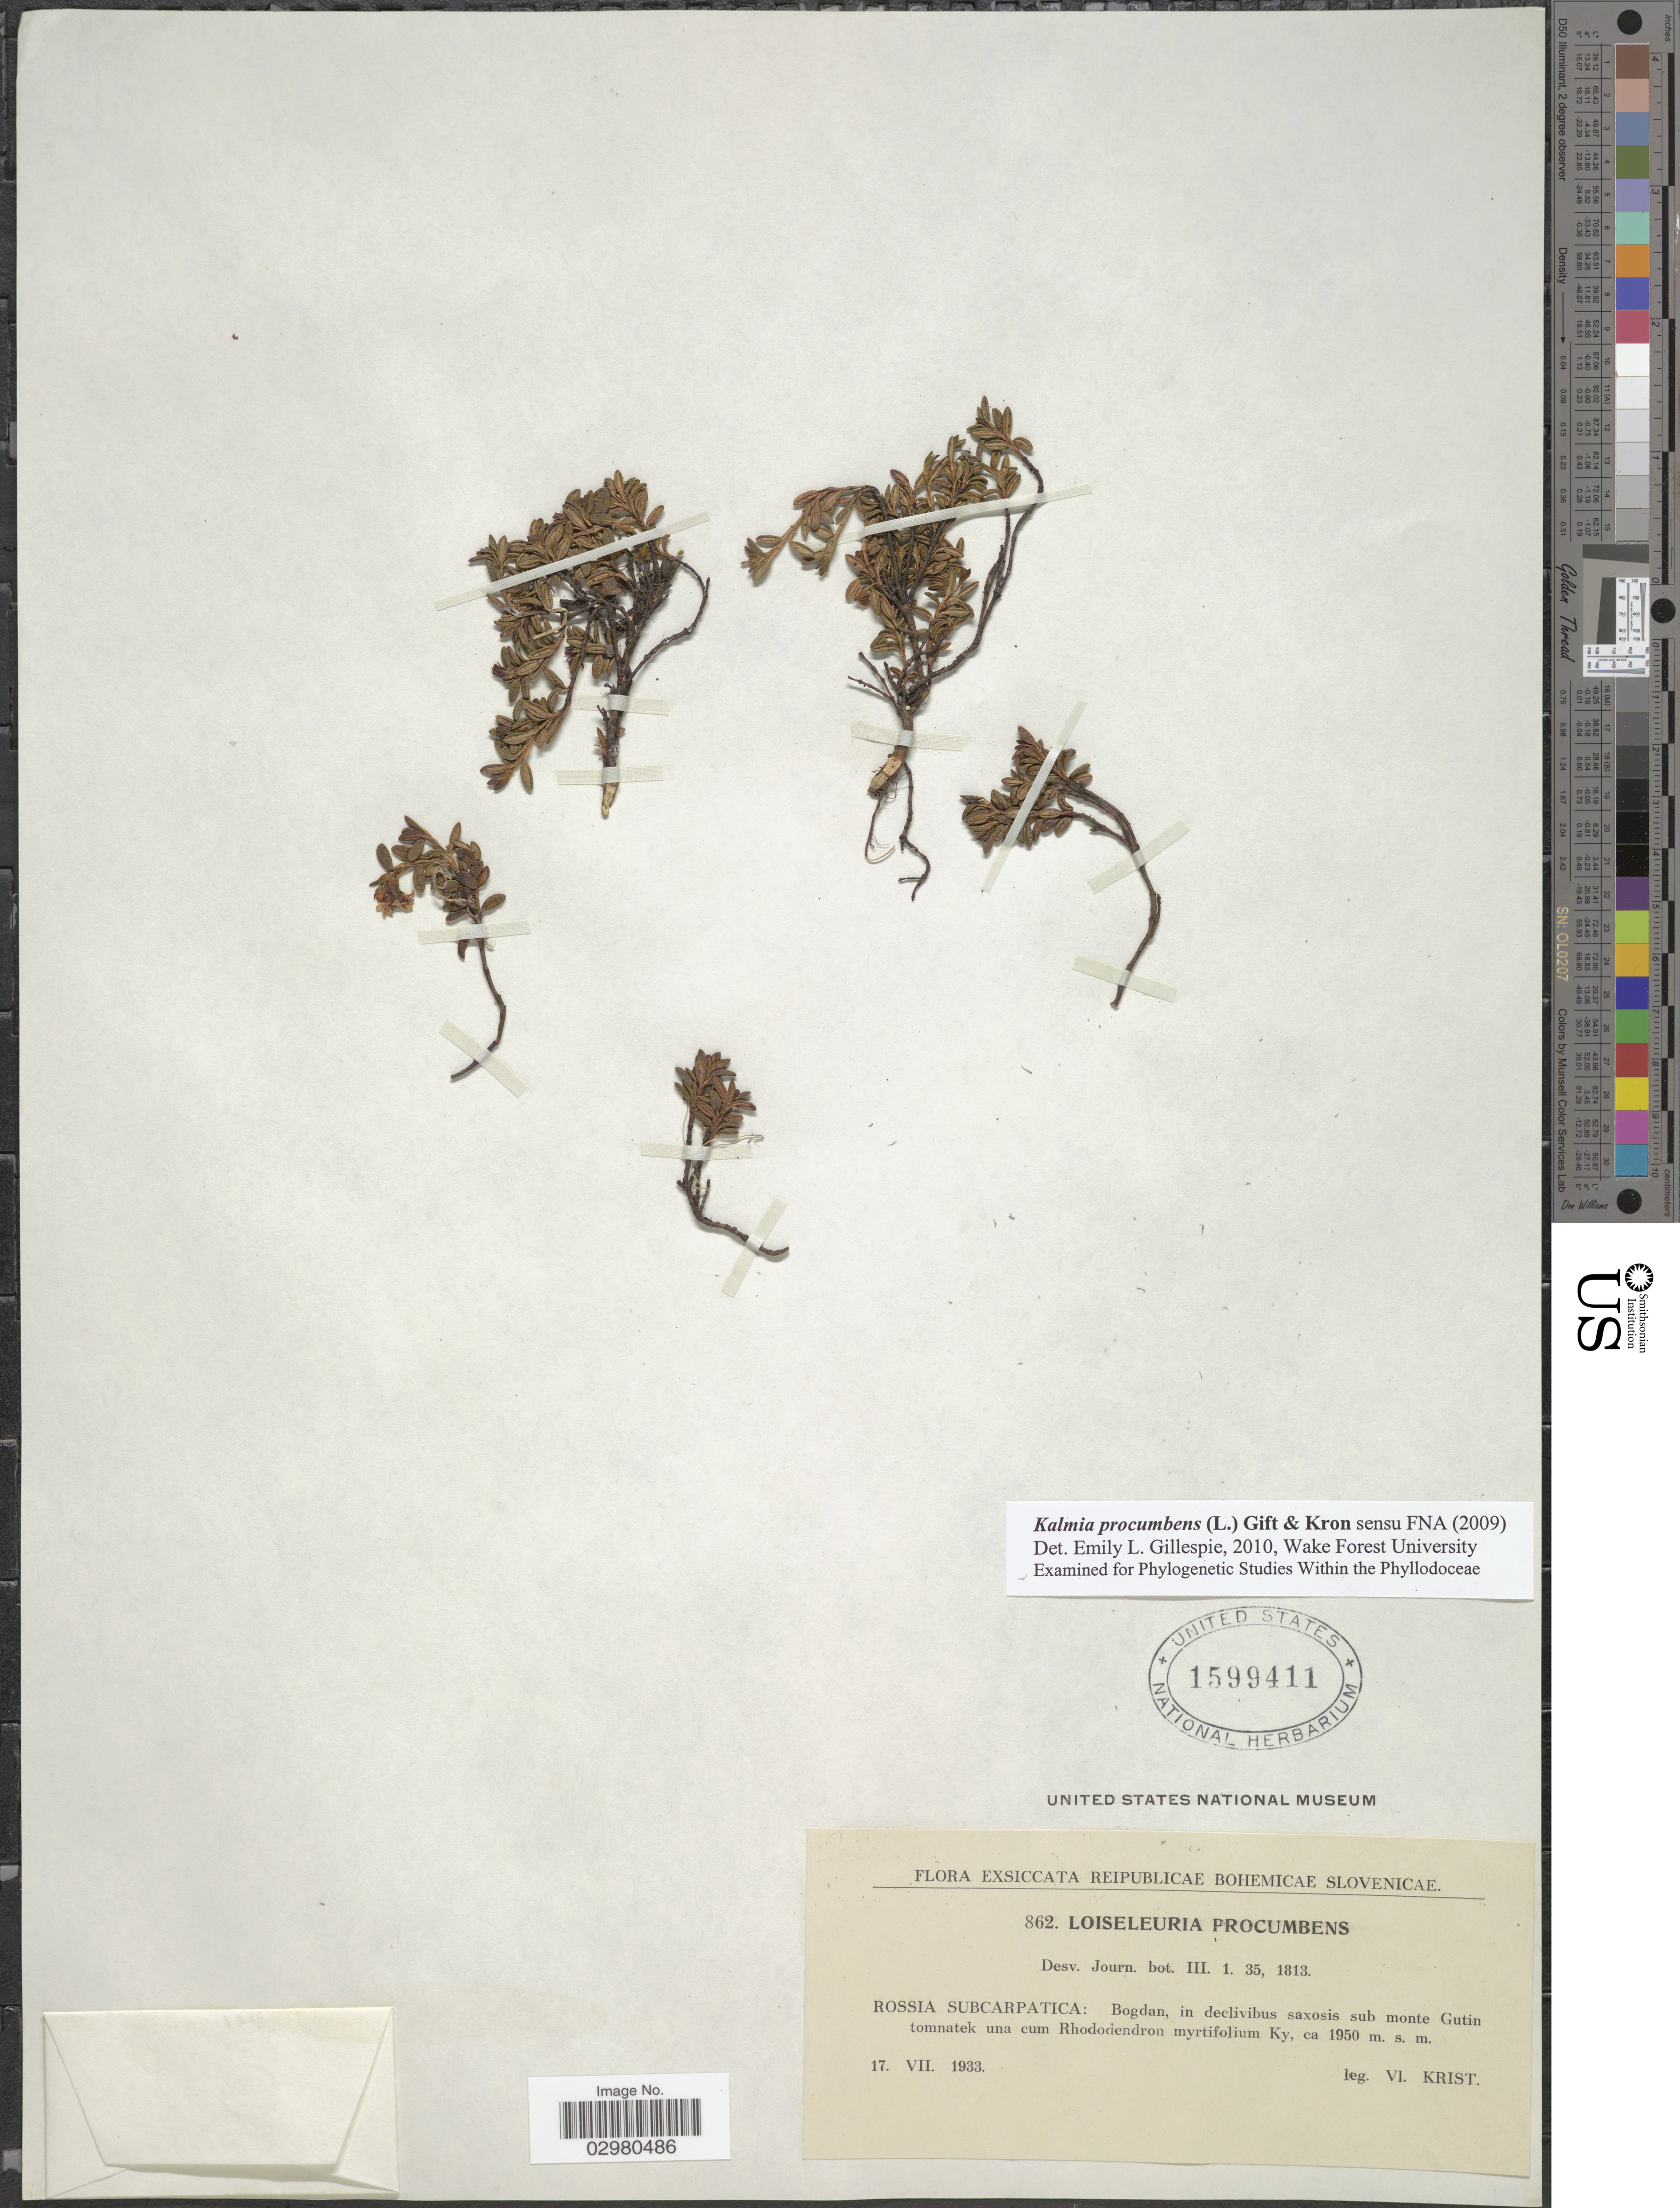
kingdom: Plantae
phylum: Tracheophyta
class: Magnoliopsida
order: Ericales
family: Ericaceae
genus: Loiseleuria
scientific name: Loiseleuria procumbens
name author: (L.) Desv.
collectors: V. Krist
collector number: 862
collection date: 1933-07-17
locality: Rossia Subcarpatica: Bogdan, in declivibus saxosis sub monte Gutin.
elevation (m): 1950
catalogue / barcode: US 1599411